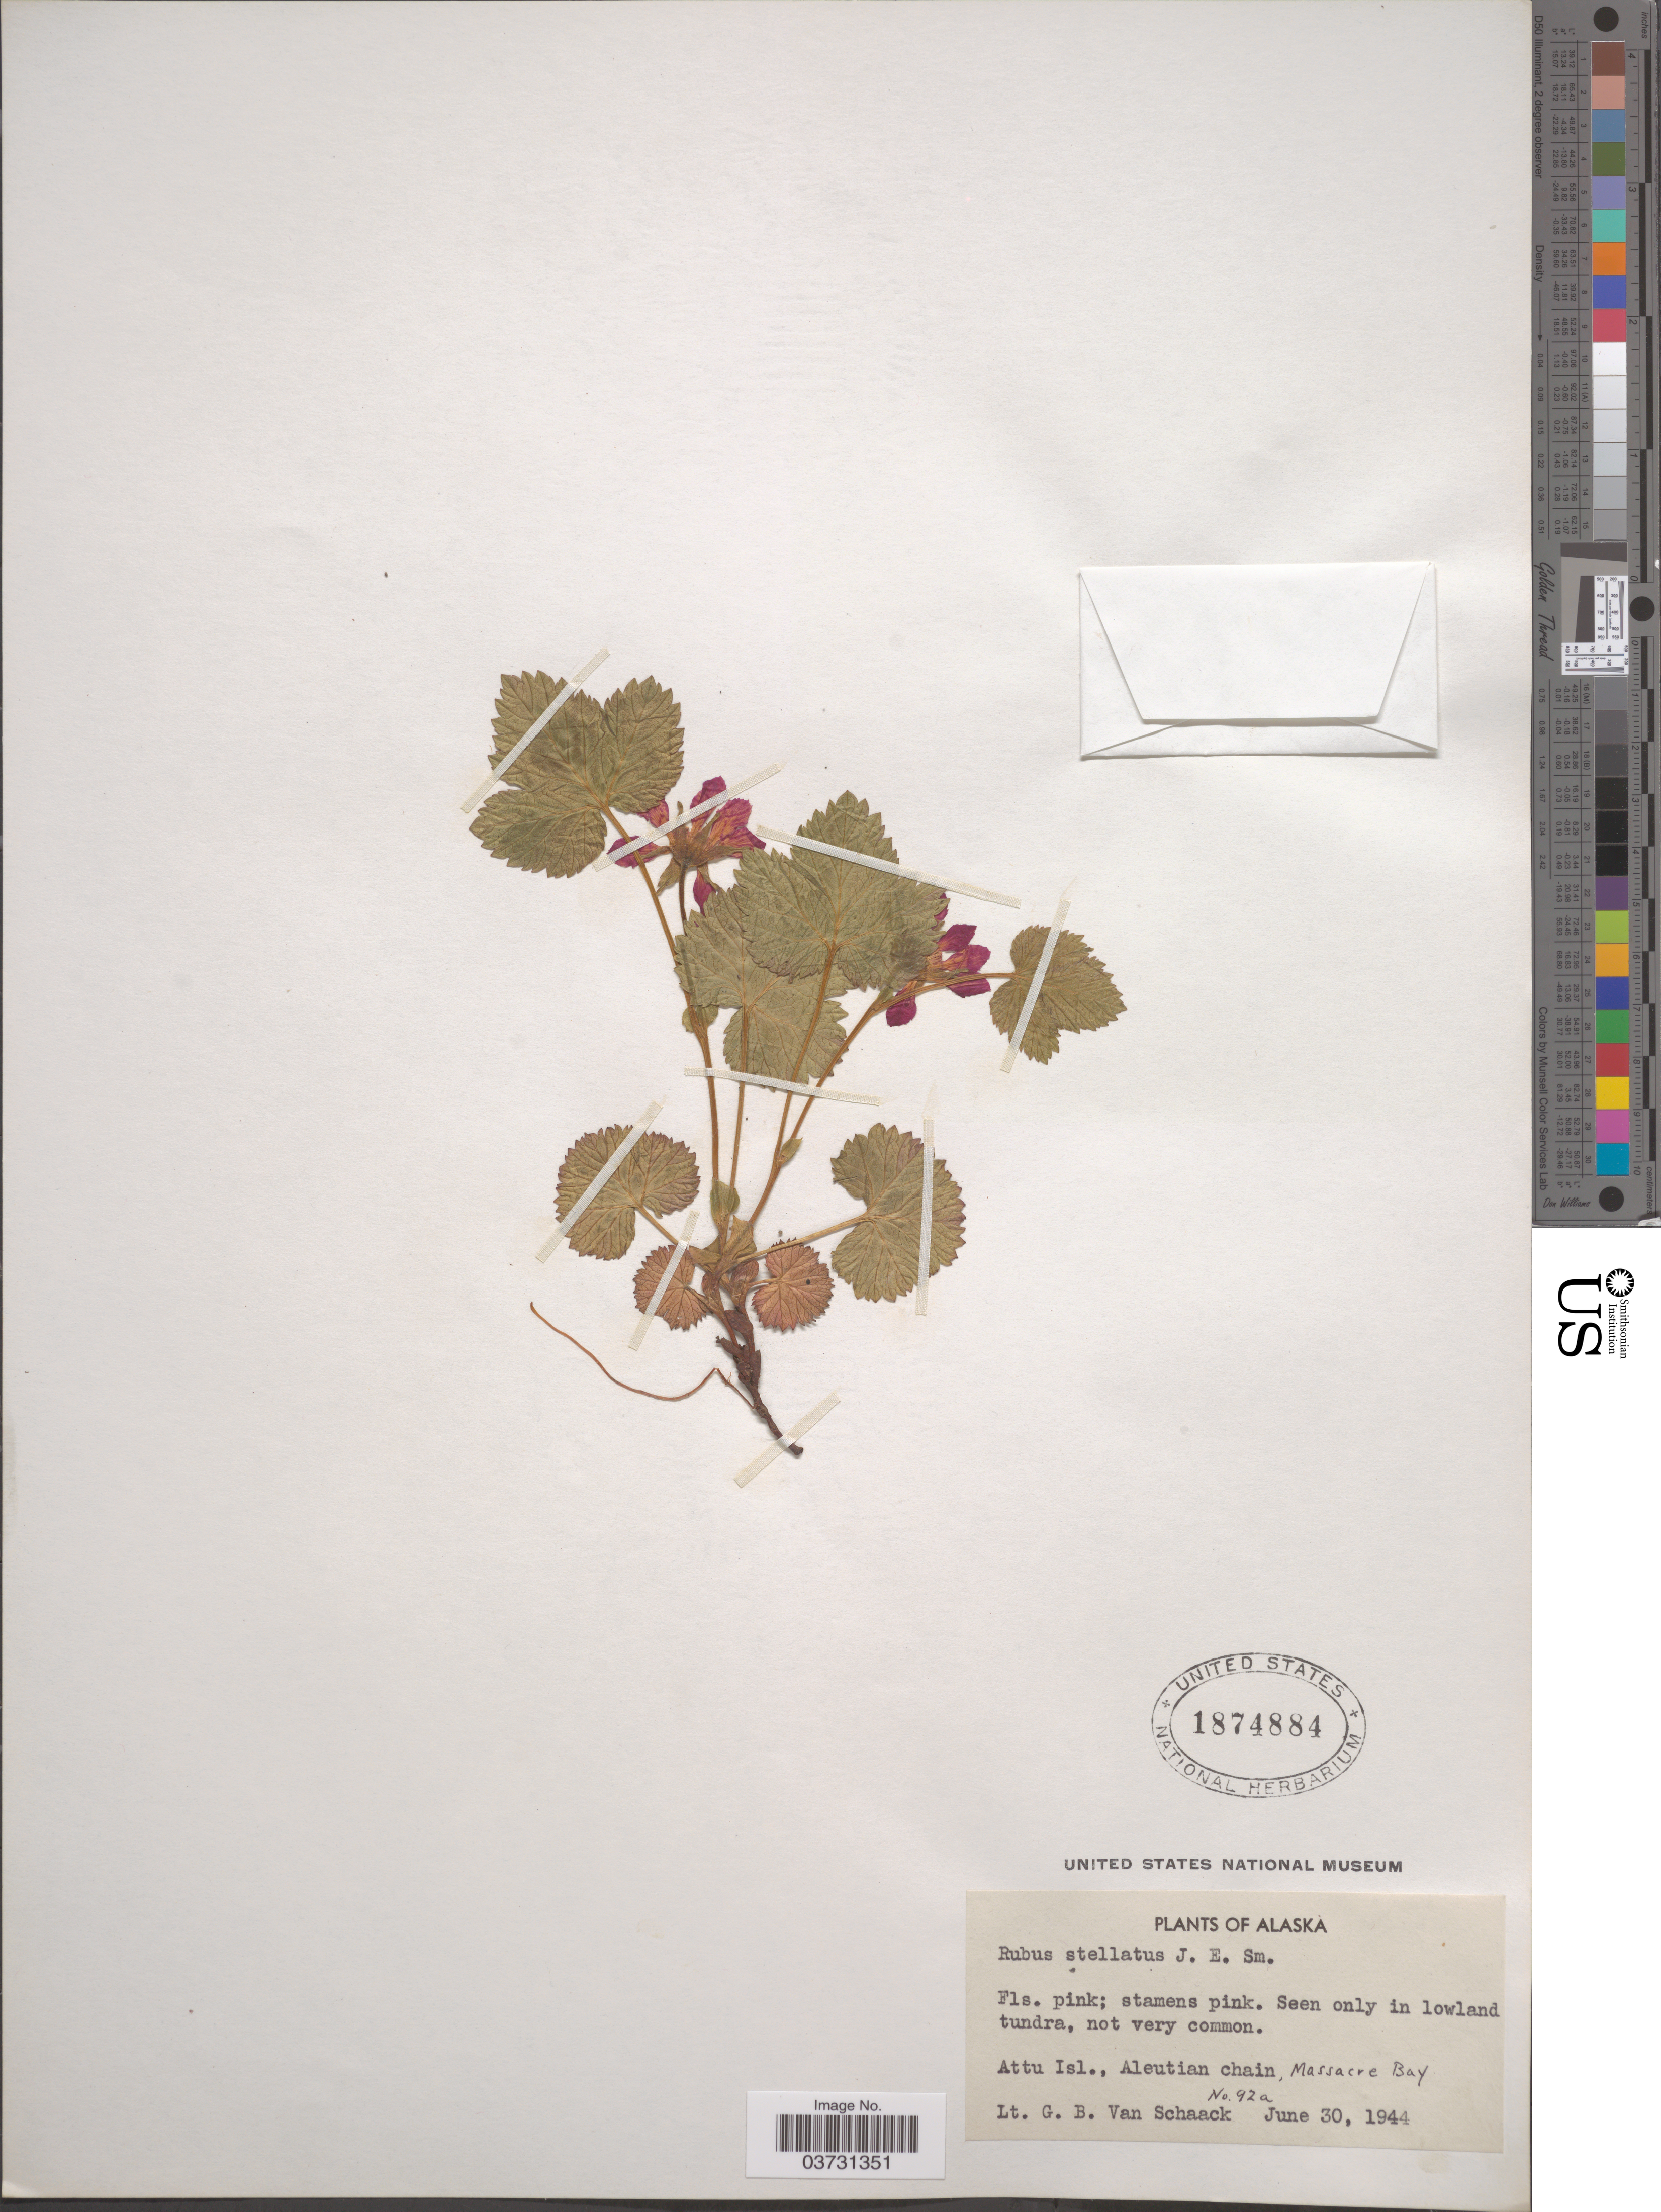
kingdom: Plantae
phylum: Tracheophyta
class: Magnoliopsida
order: Rosales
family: Rosaceae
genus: Rubus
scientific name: Rubus stellatus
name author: Sm.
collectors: G. Van Schaack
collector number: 92a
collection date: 1944-06-30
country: United States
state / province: Alaska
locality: Attu Isl., Aleutian chain, Massacre Bay.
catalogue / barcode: US 1874884